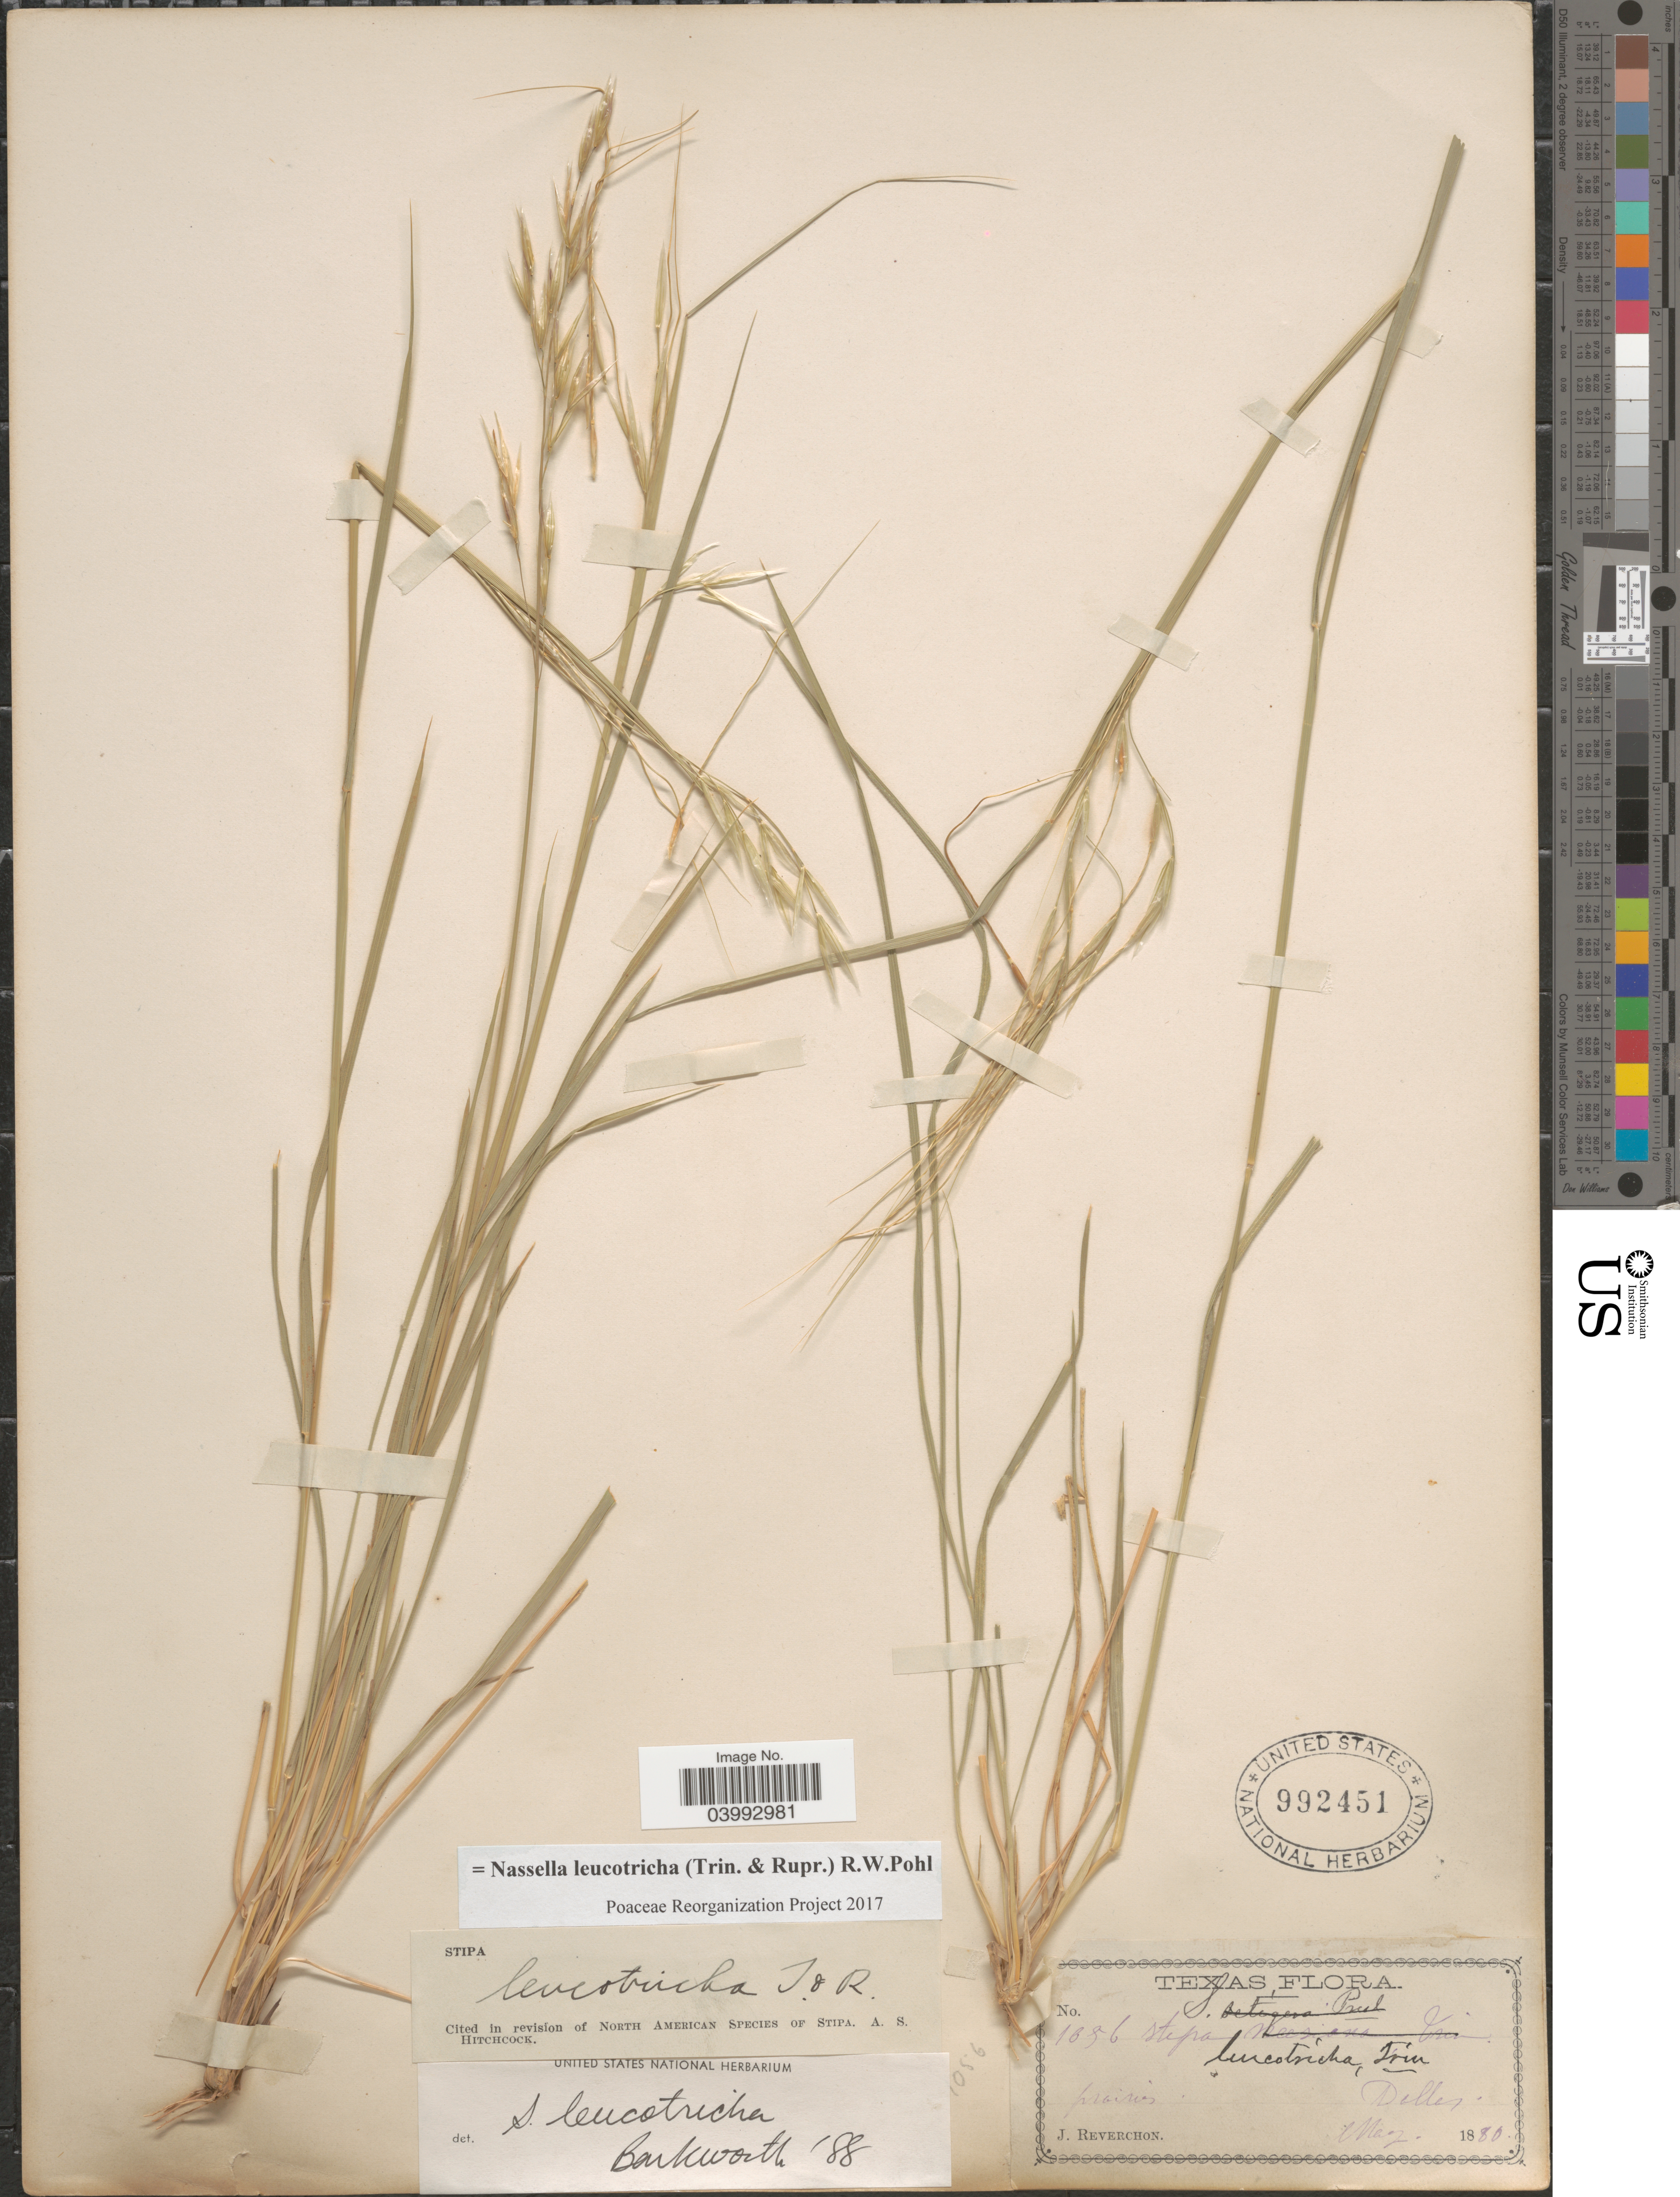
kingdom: Plantae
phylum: Tracheophyta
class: Liliopsida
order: Poales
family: Poaceae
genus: Nassella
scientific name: Nassella leucotricha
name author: (Trin. & Rupr.) R.W. Pohl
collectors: J. Reverchon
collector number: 1056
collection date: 1880-05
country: United States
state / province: Texas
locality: Dallas.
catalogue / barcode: US 992451